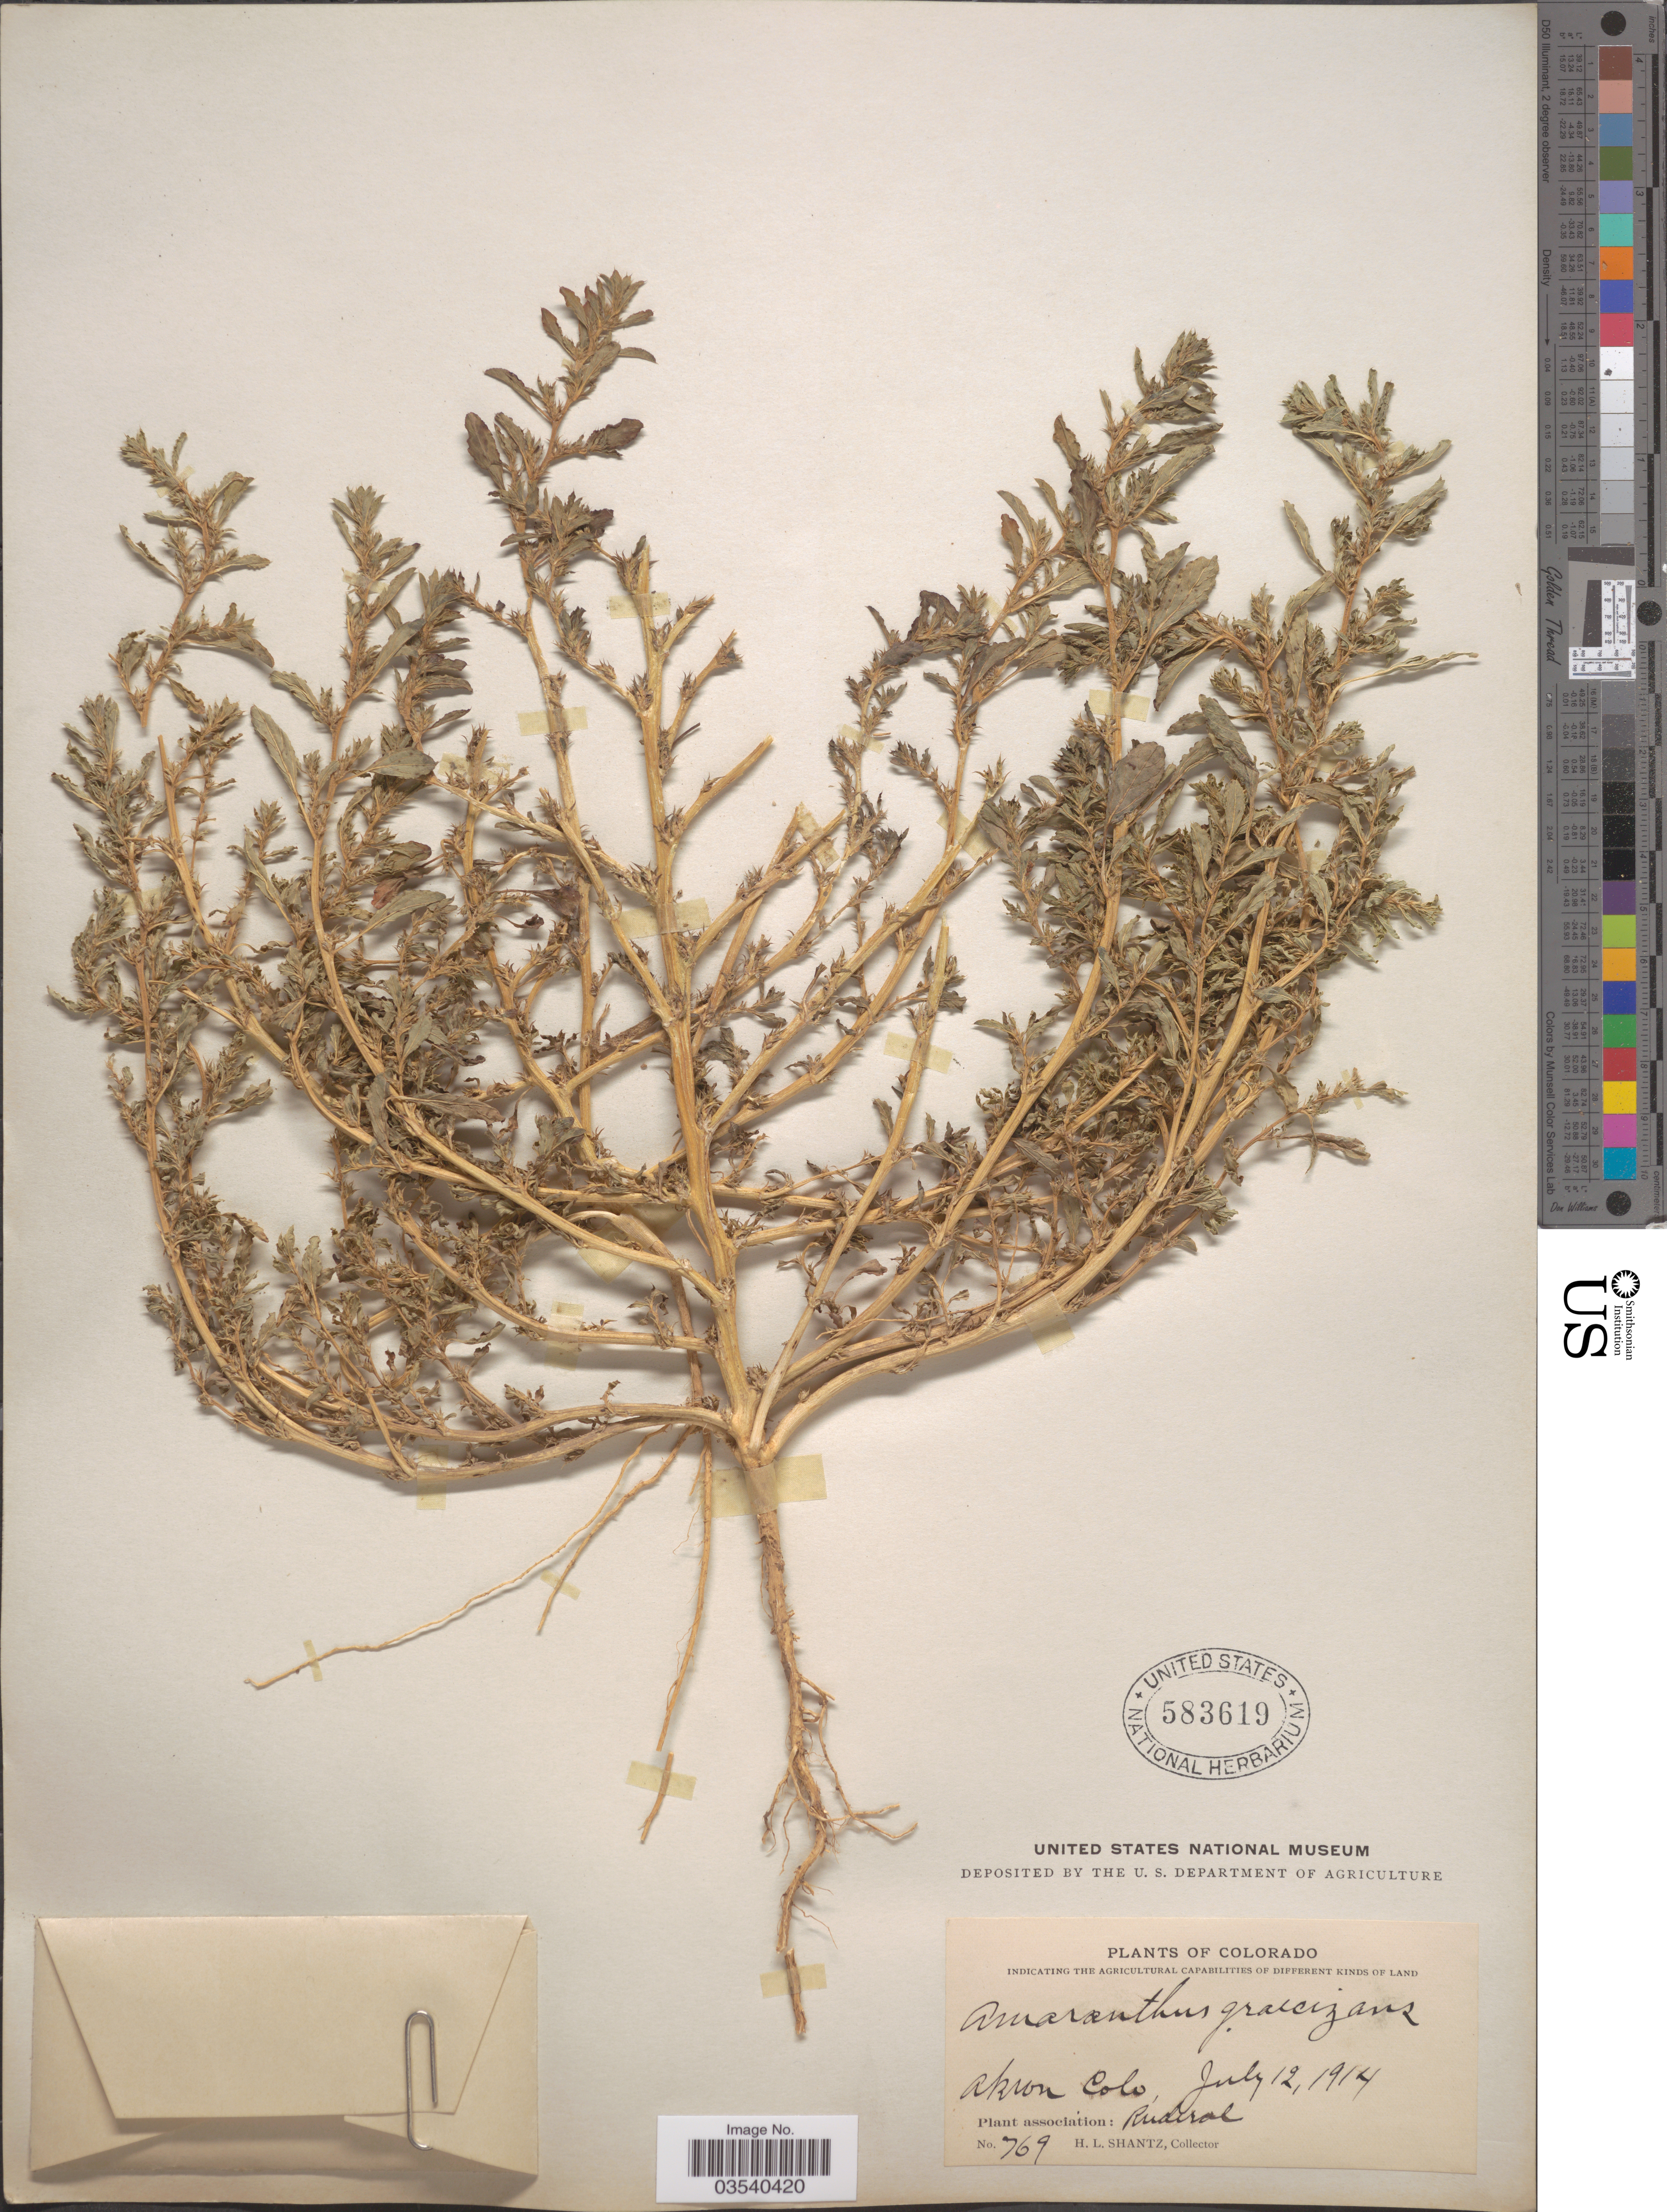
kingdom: Plantae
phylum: Tracheophyta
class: Magnoliopsida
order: Caryophyllales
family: Amaranthaceae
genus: Amaranthus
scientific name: Amaranthus graecizans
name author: L.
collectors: H. Shantz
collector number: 769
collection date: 1914-07-12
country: United States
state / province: Colorado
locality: Akron.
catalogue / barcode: US 583619